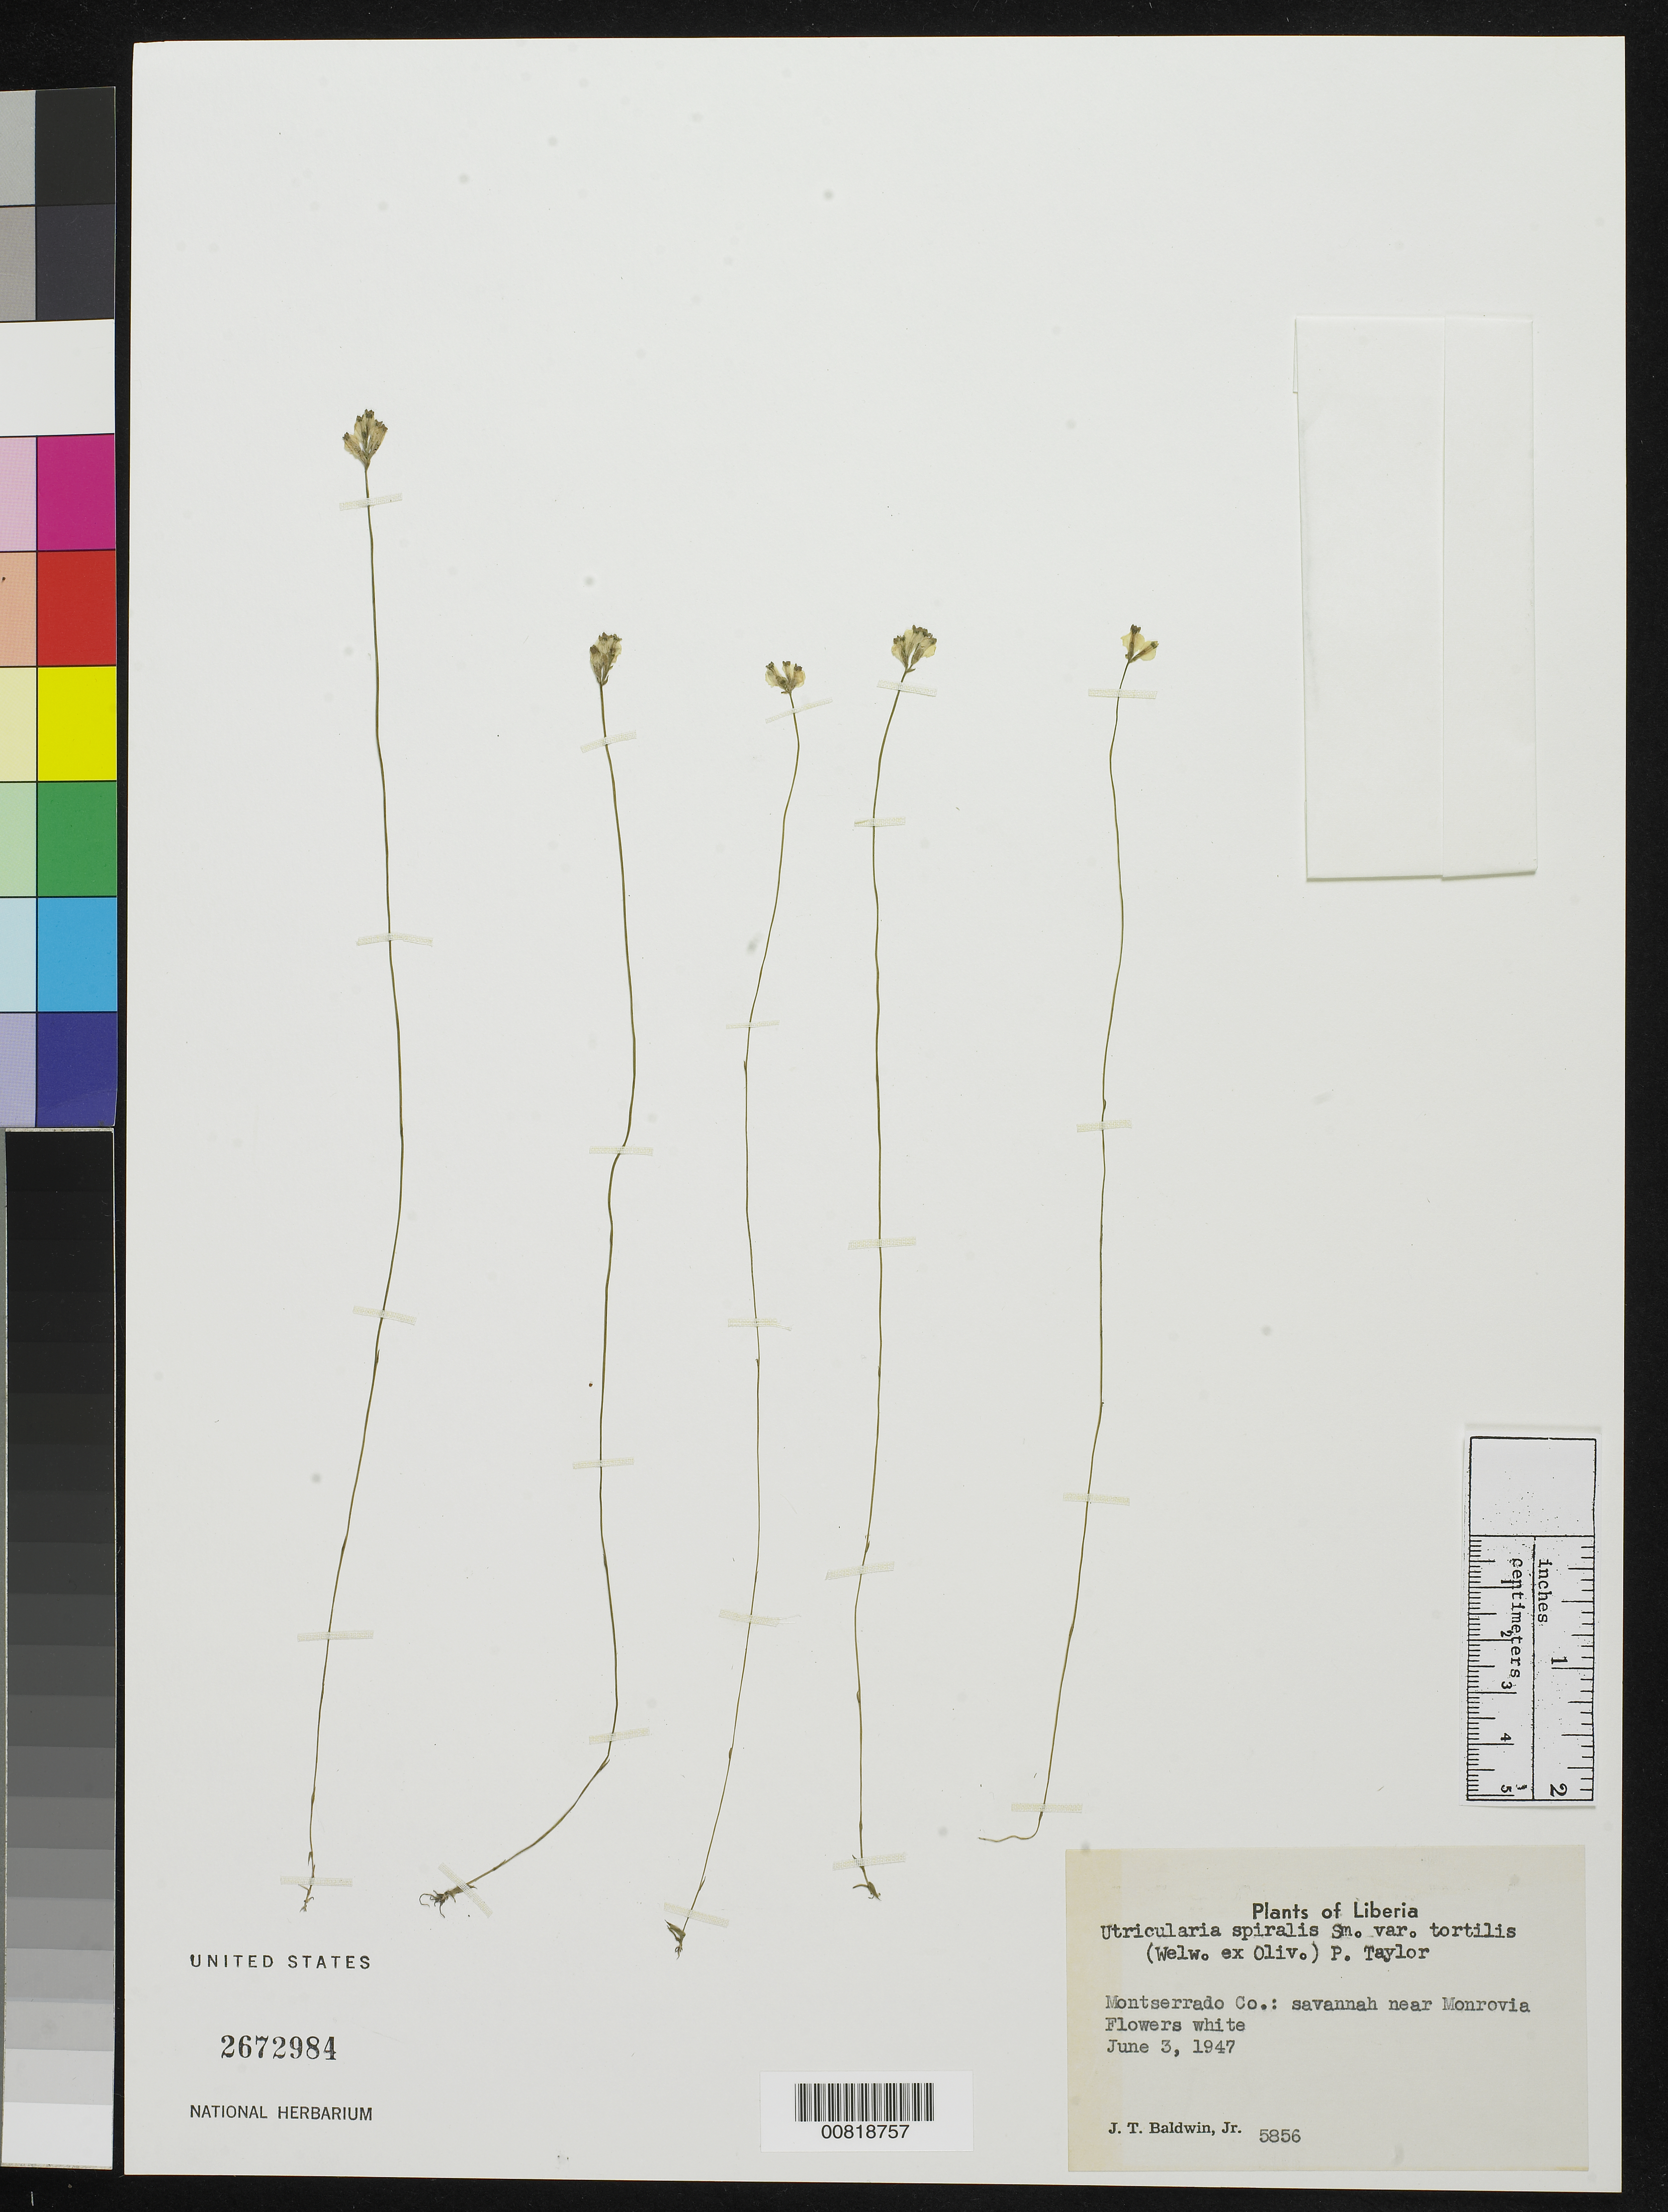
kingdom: Plantae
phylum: Tracheophyta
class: Magnoliopsida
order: Lamiales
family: Lentibulariaceae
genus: Utricularia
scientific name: Utricularia spiralis var. tortilis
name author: Sm.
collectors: J. T. Baldwin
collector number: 5856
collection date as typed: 3 Jun 1947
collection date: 1947-06-03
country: Liberia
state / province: Montserrado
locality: near Monrovia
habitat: savannah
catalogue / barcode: US 2672984-2